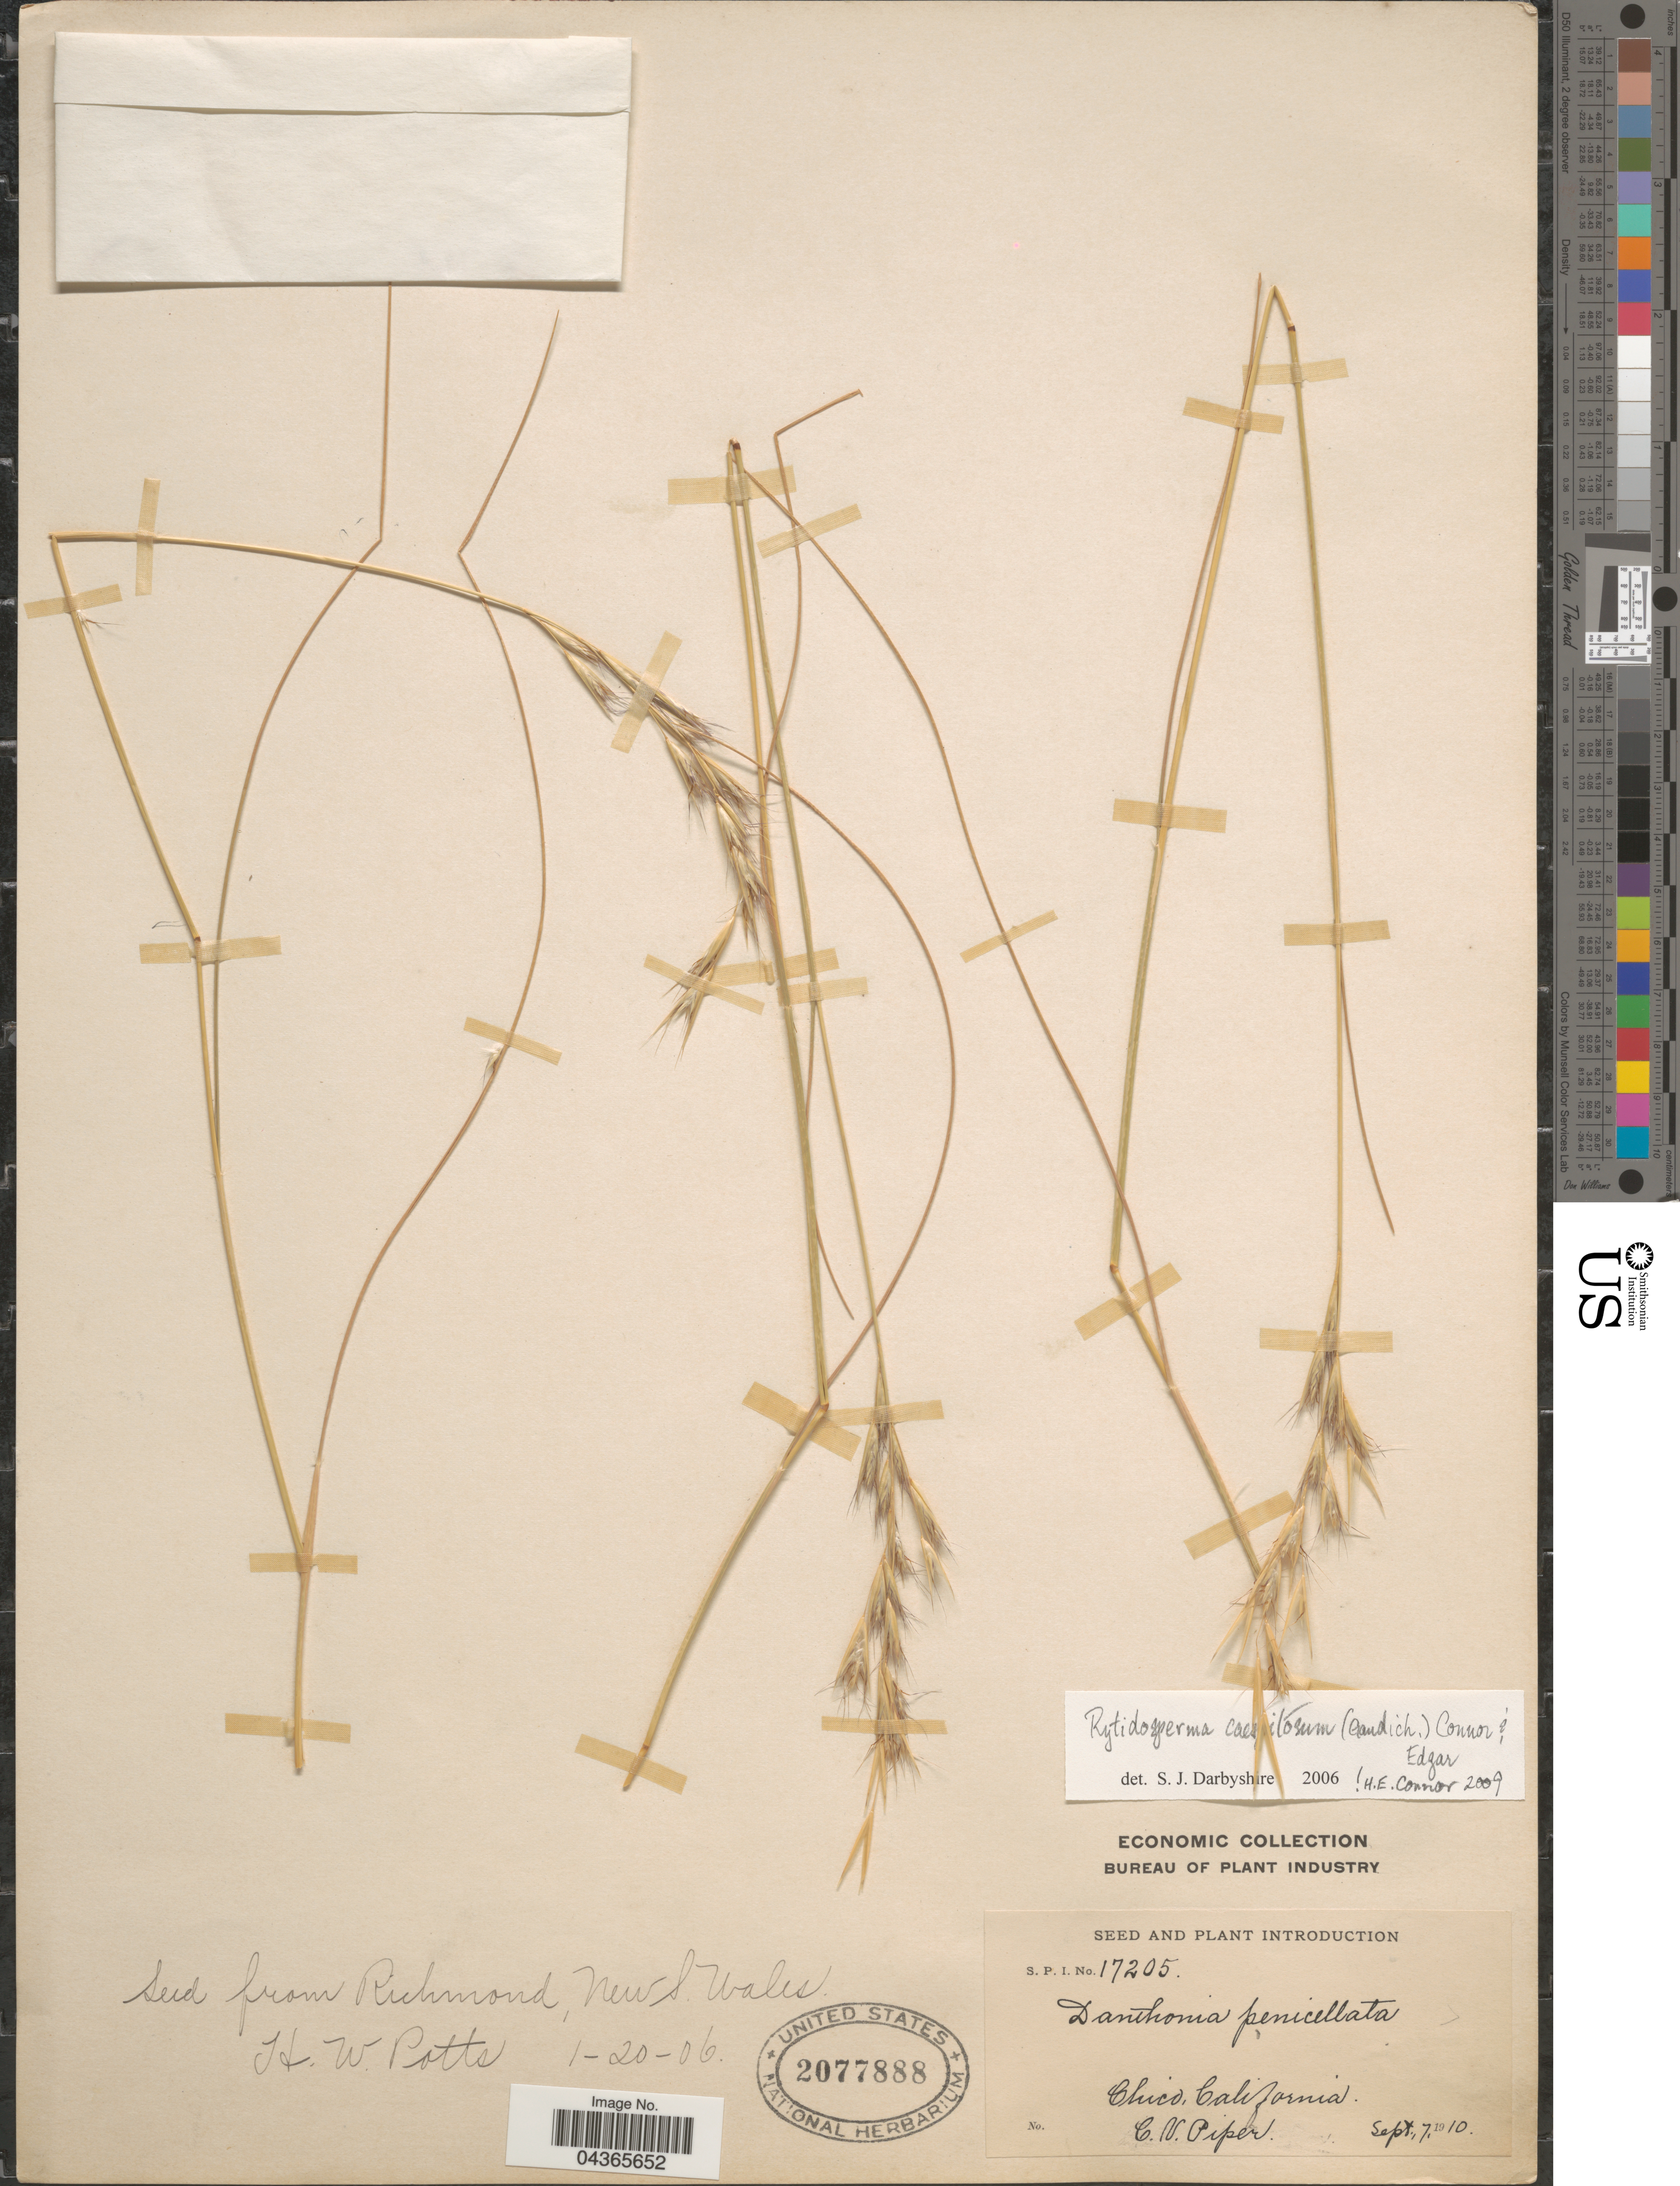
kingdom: Plantae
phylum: Tracheophyta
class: Liliopsida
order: Poales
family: Poaceae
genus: Rytidosperma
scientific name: Rytidosperma caespitosum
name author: (Gaudich.) Connor & Edgar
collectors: C. V. Piper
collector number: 17205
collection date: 1910-09-07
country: United States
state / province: California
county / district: Butte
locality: Chico.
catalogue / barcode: US 2077888